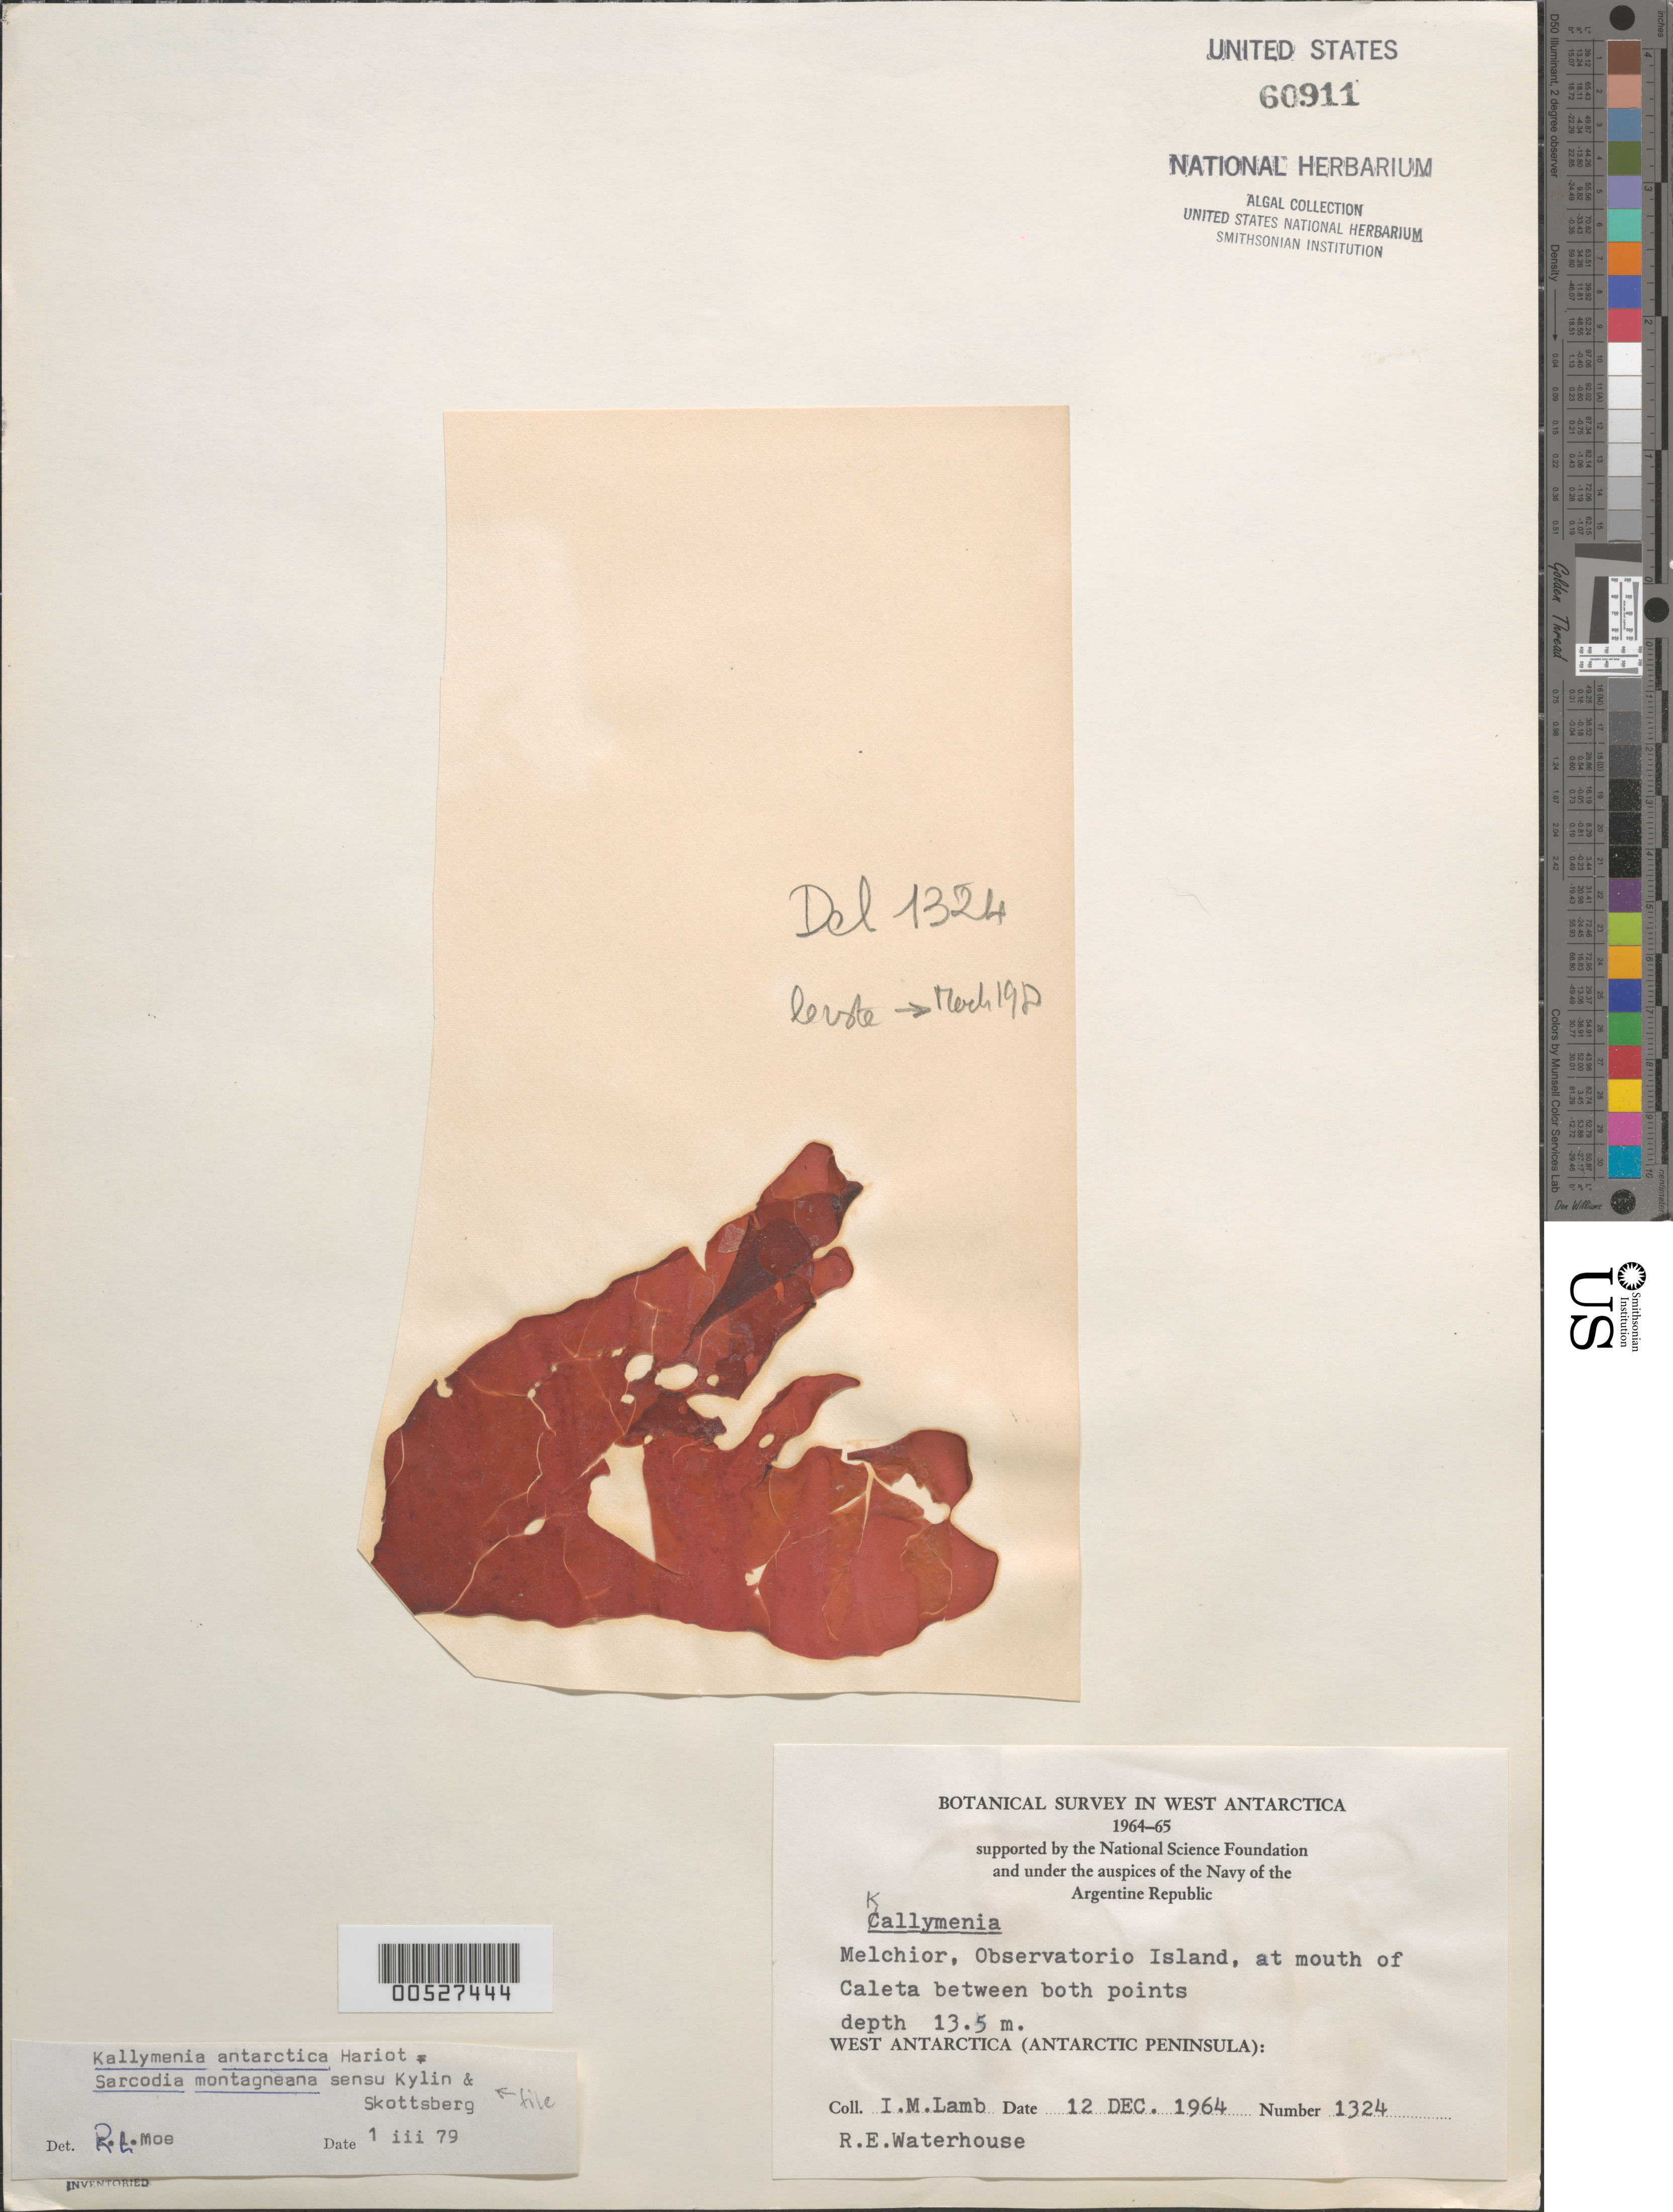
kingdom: Plantae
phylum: Rhodophyta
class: Florideophyceae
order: Gigartinales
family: Sarcodiaceae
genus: Sarcodia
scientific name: Sarcodia montagneana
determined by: Moe, R. L.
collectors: I. M. Lamb & R. Waterhouse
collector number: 1324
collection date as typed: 12 Dec 1964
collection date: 1964-12-12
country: Antarctica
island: Gamma Island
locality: Mouth of Caleta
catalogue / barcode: US 60911